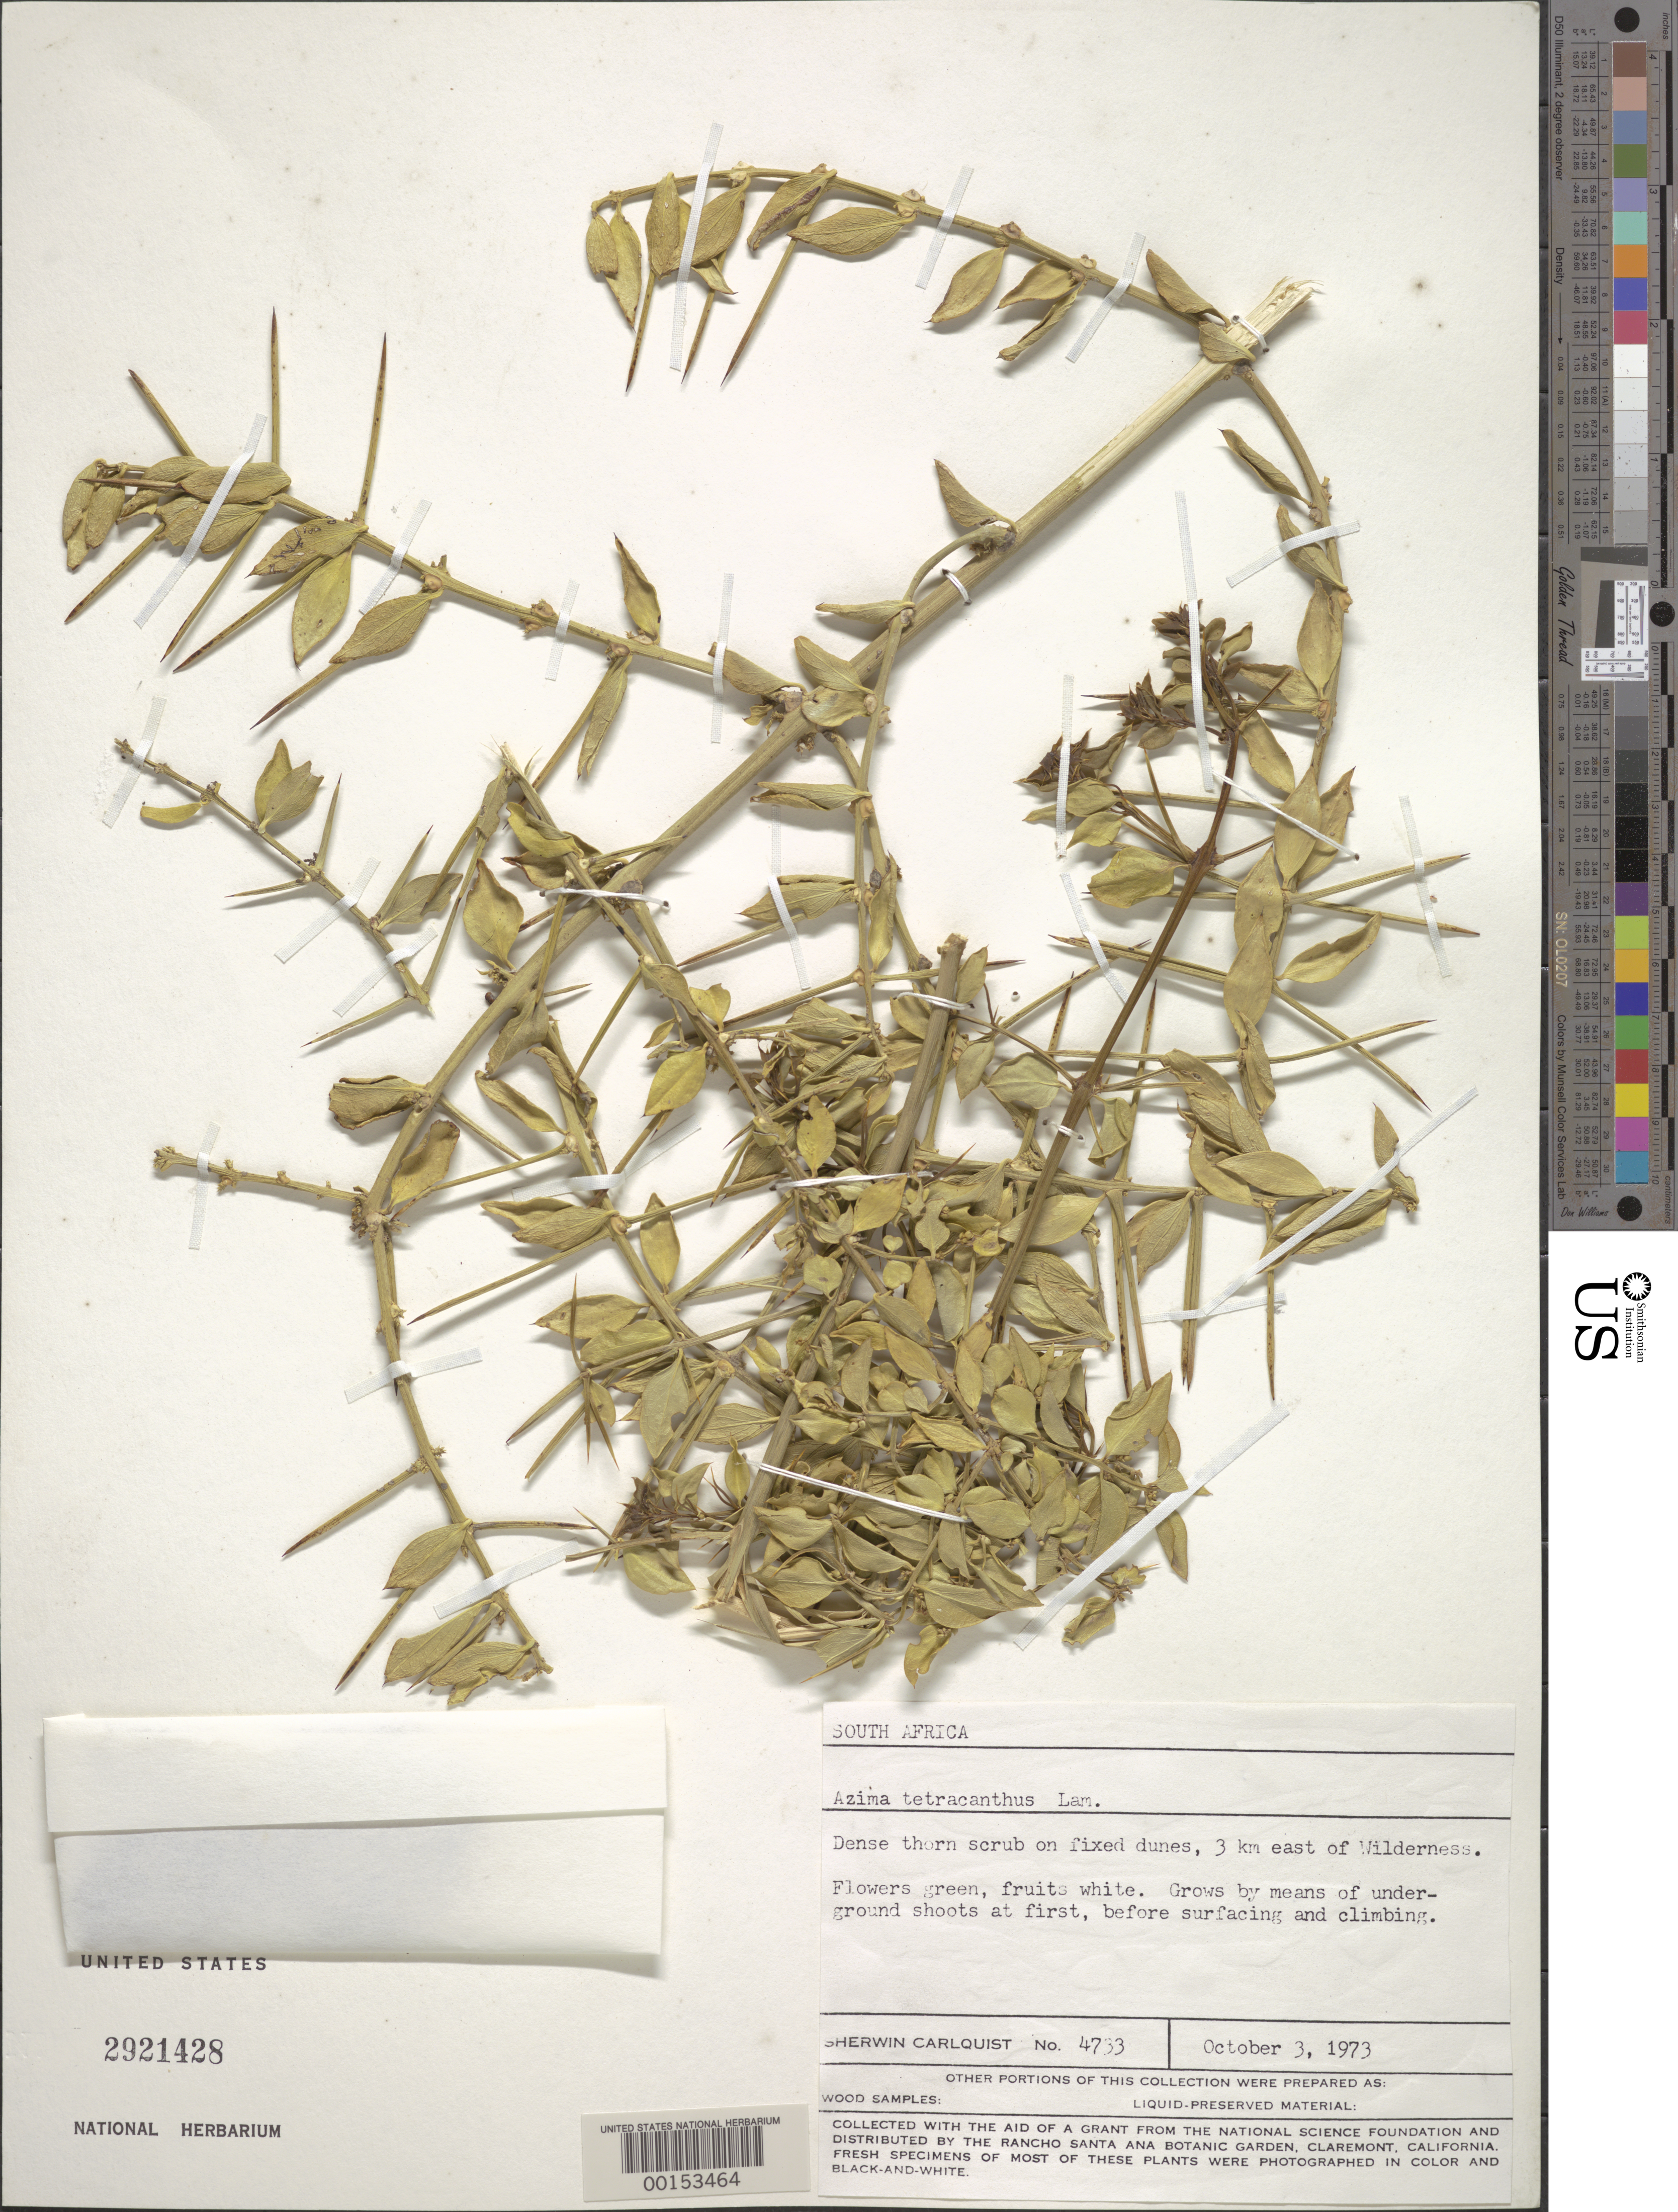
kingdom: Plantae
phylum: Tracheophyta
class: Magnoliopsida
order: Brassicales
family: Salvadoraceae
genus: Azima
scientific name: Azima tetracantha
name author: Lam.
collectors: S. Carlquist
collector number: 4733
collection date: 1973-10-03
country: South Africa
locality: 3 km east of Wilderness.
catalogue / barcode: US 2921428